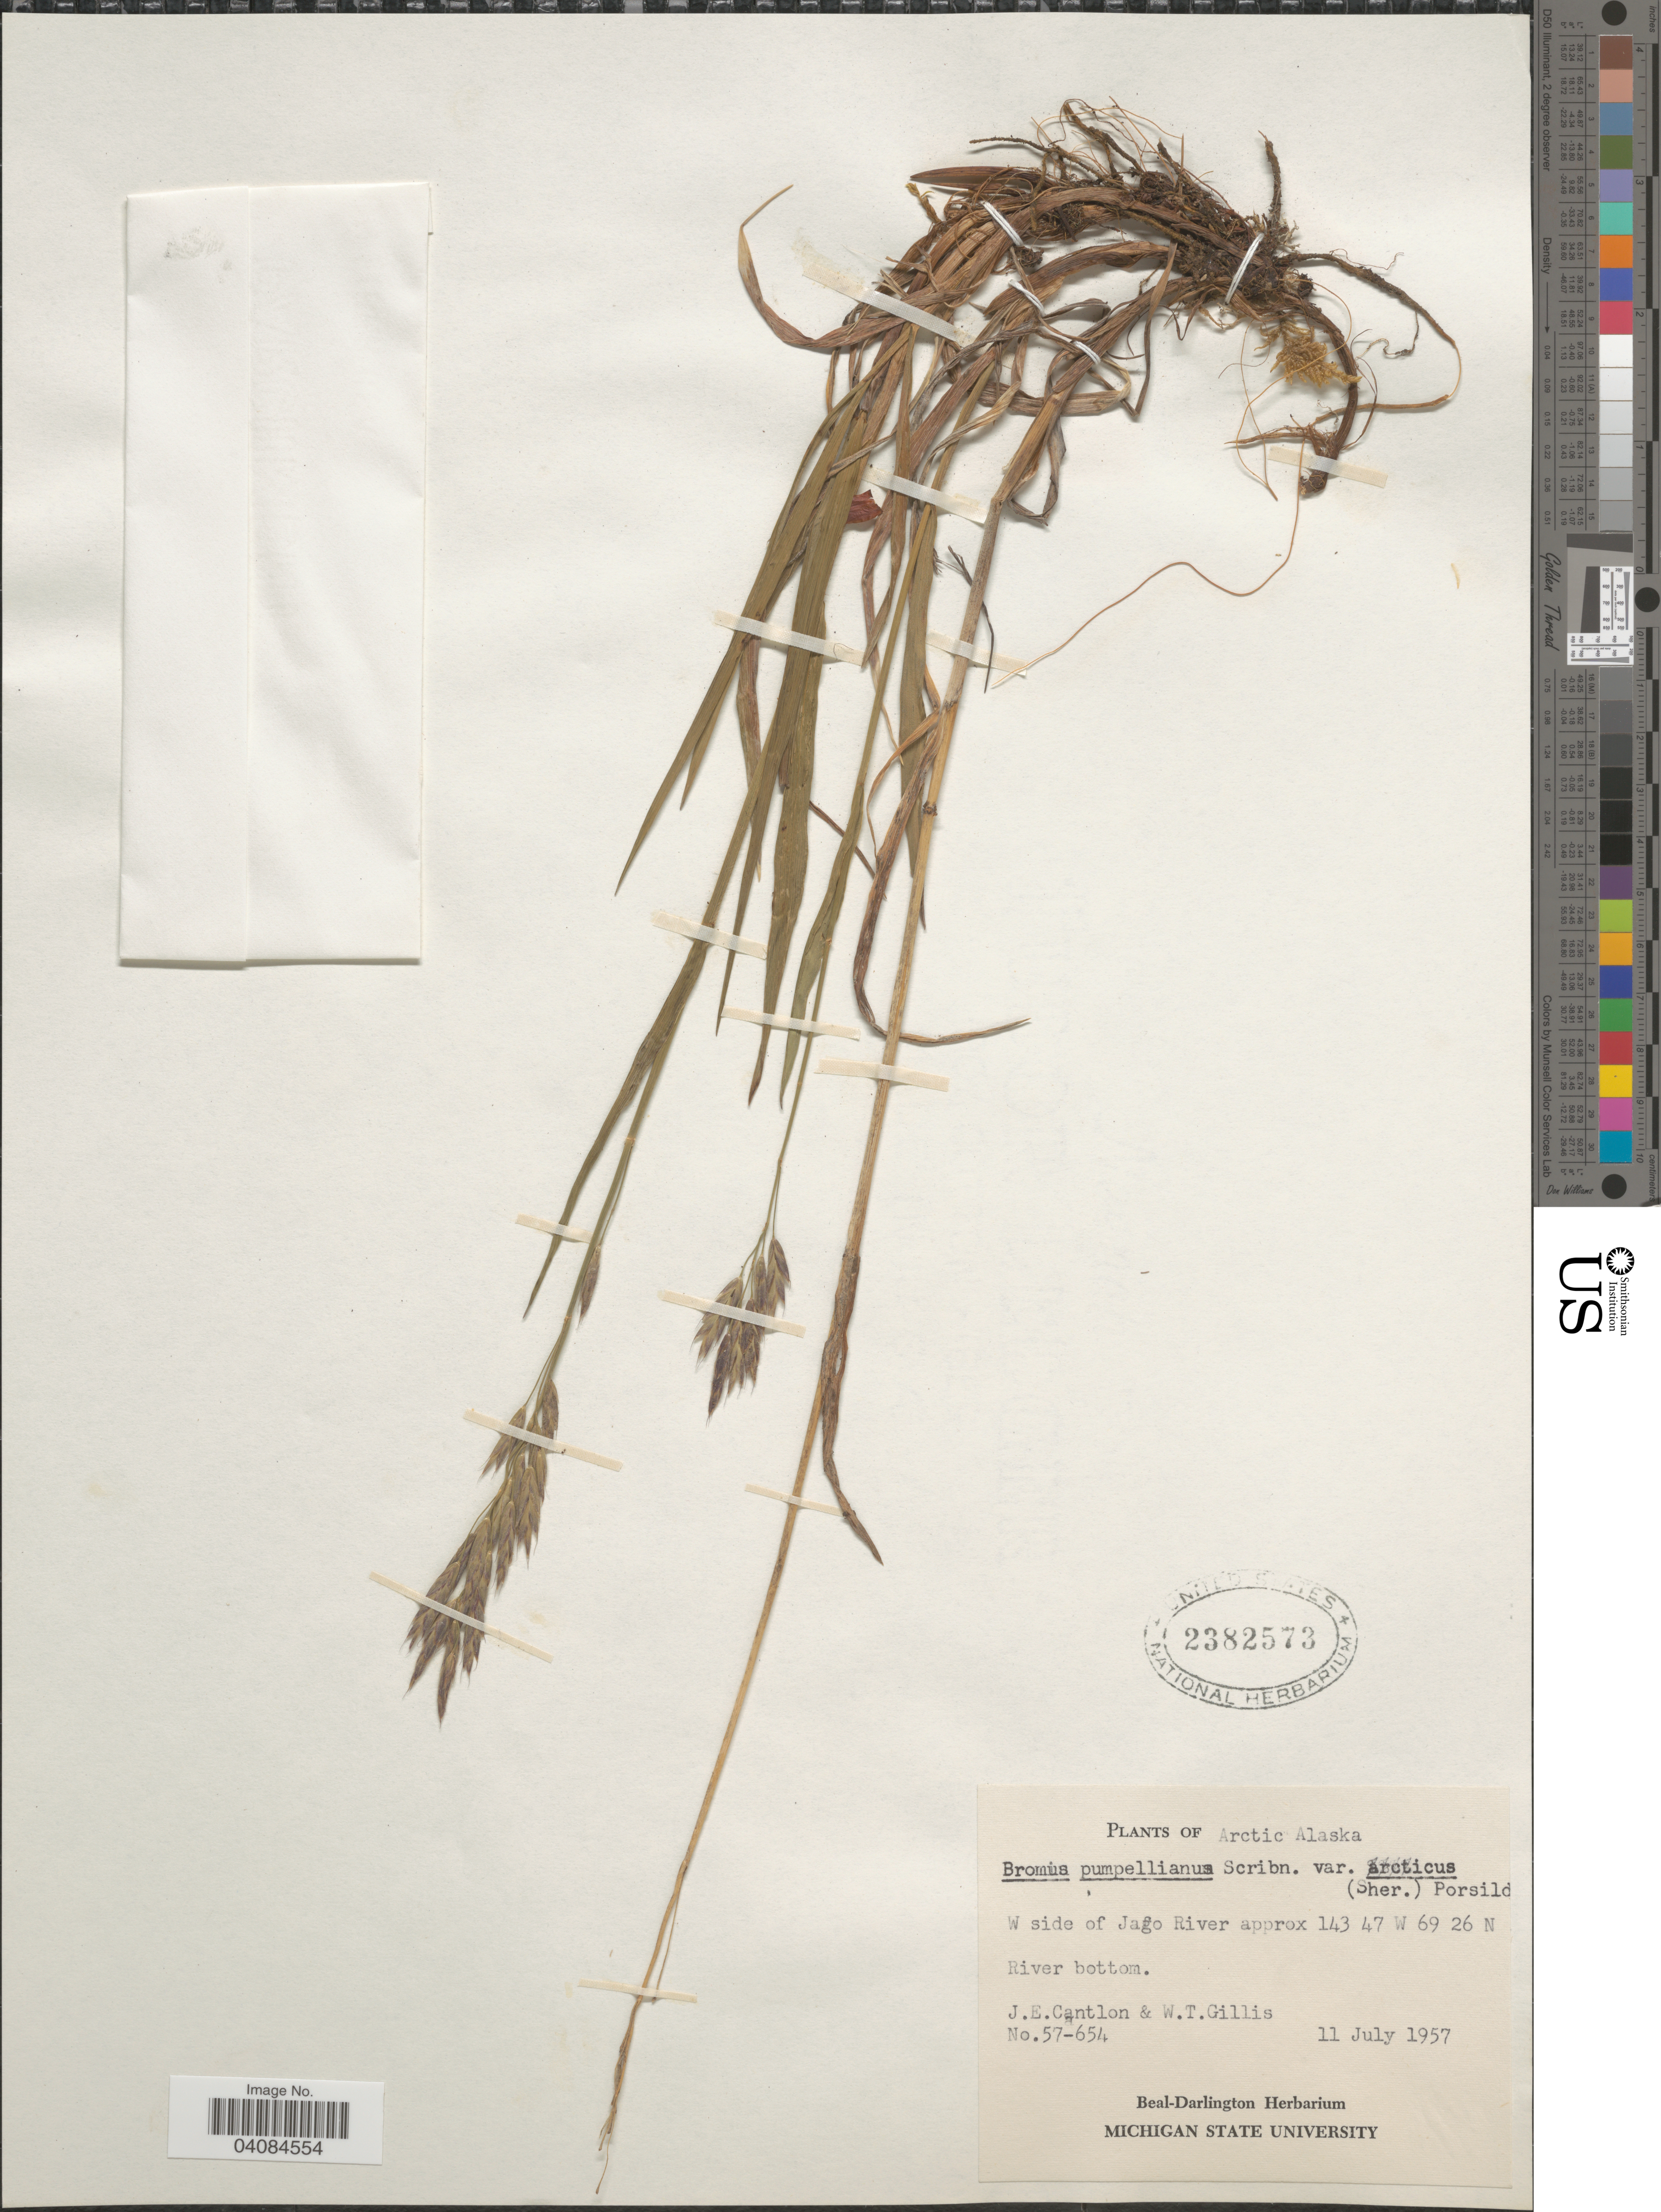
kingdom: Plantae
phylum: Tracheophyta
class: Liliopsida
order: Poales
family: Poaceae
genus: Bromus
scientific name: Bromus pumpellianus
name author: Scribn.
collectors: J. Cantlon & W. T. Gillis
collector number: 57-654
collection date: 1957-07-11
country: United States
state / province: Alaska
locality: Arctic Alaska. W side of Jago River.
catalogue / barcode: US 2382573